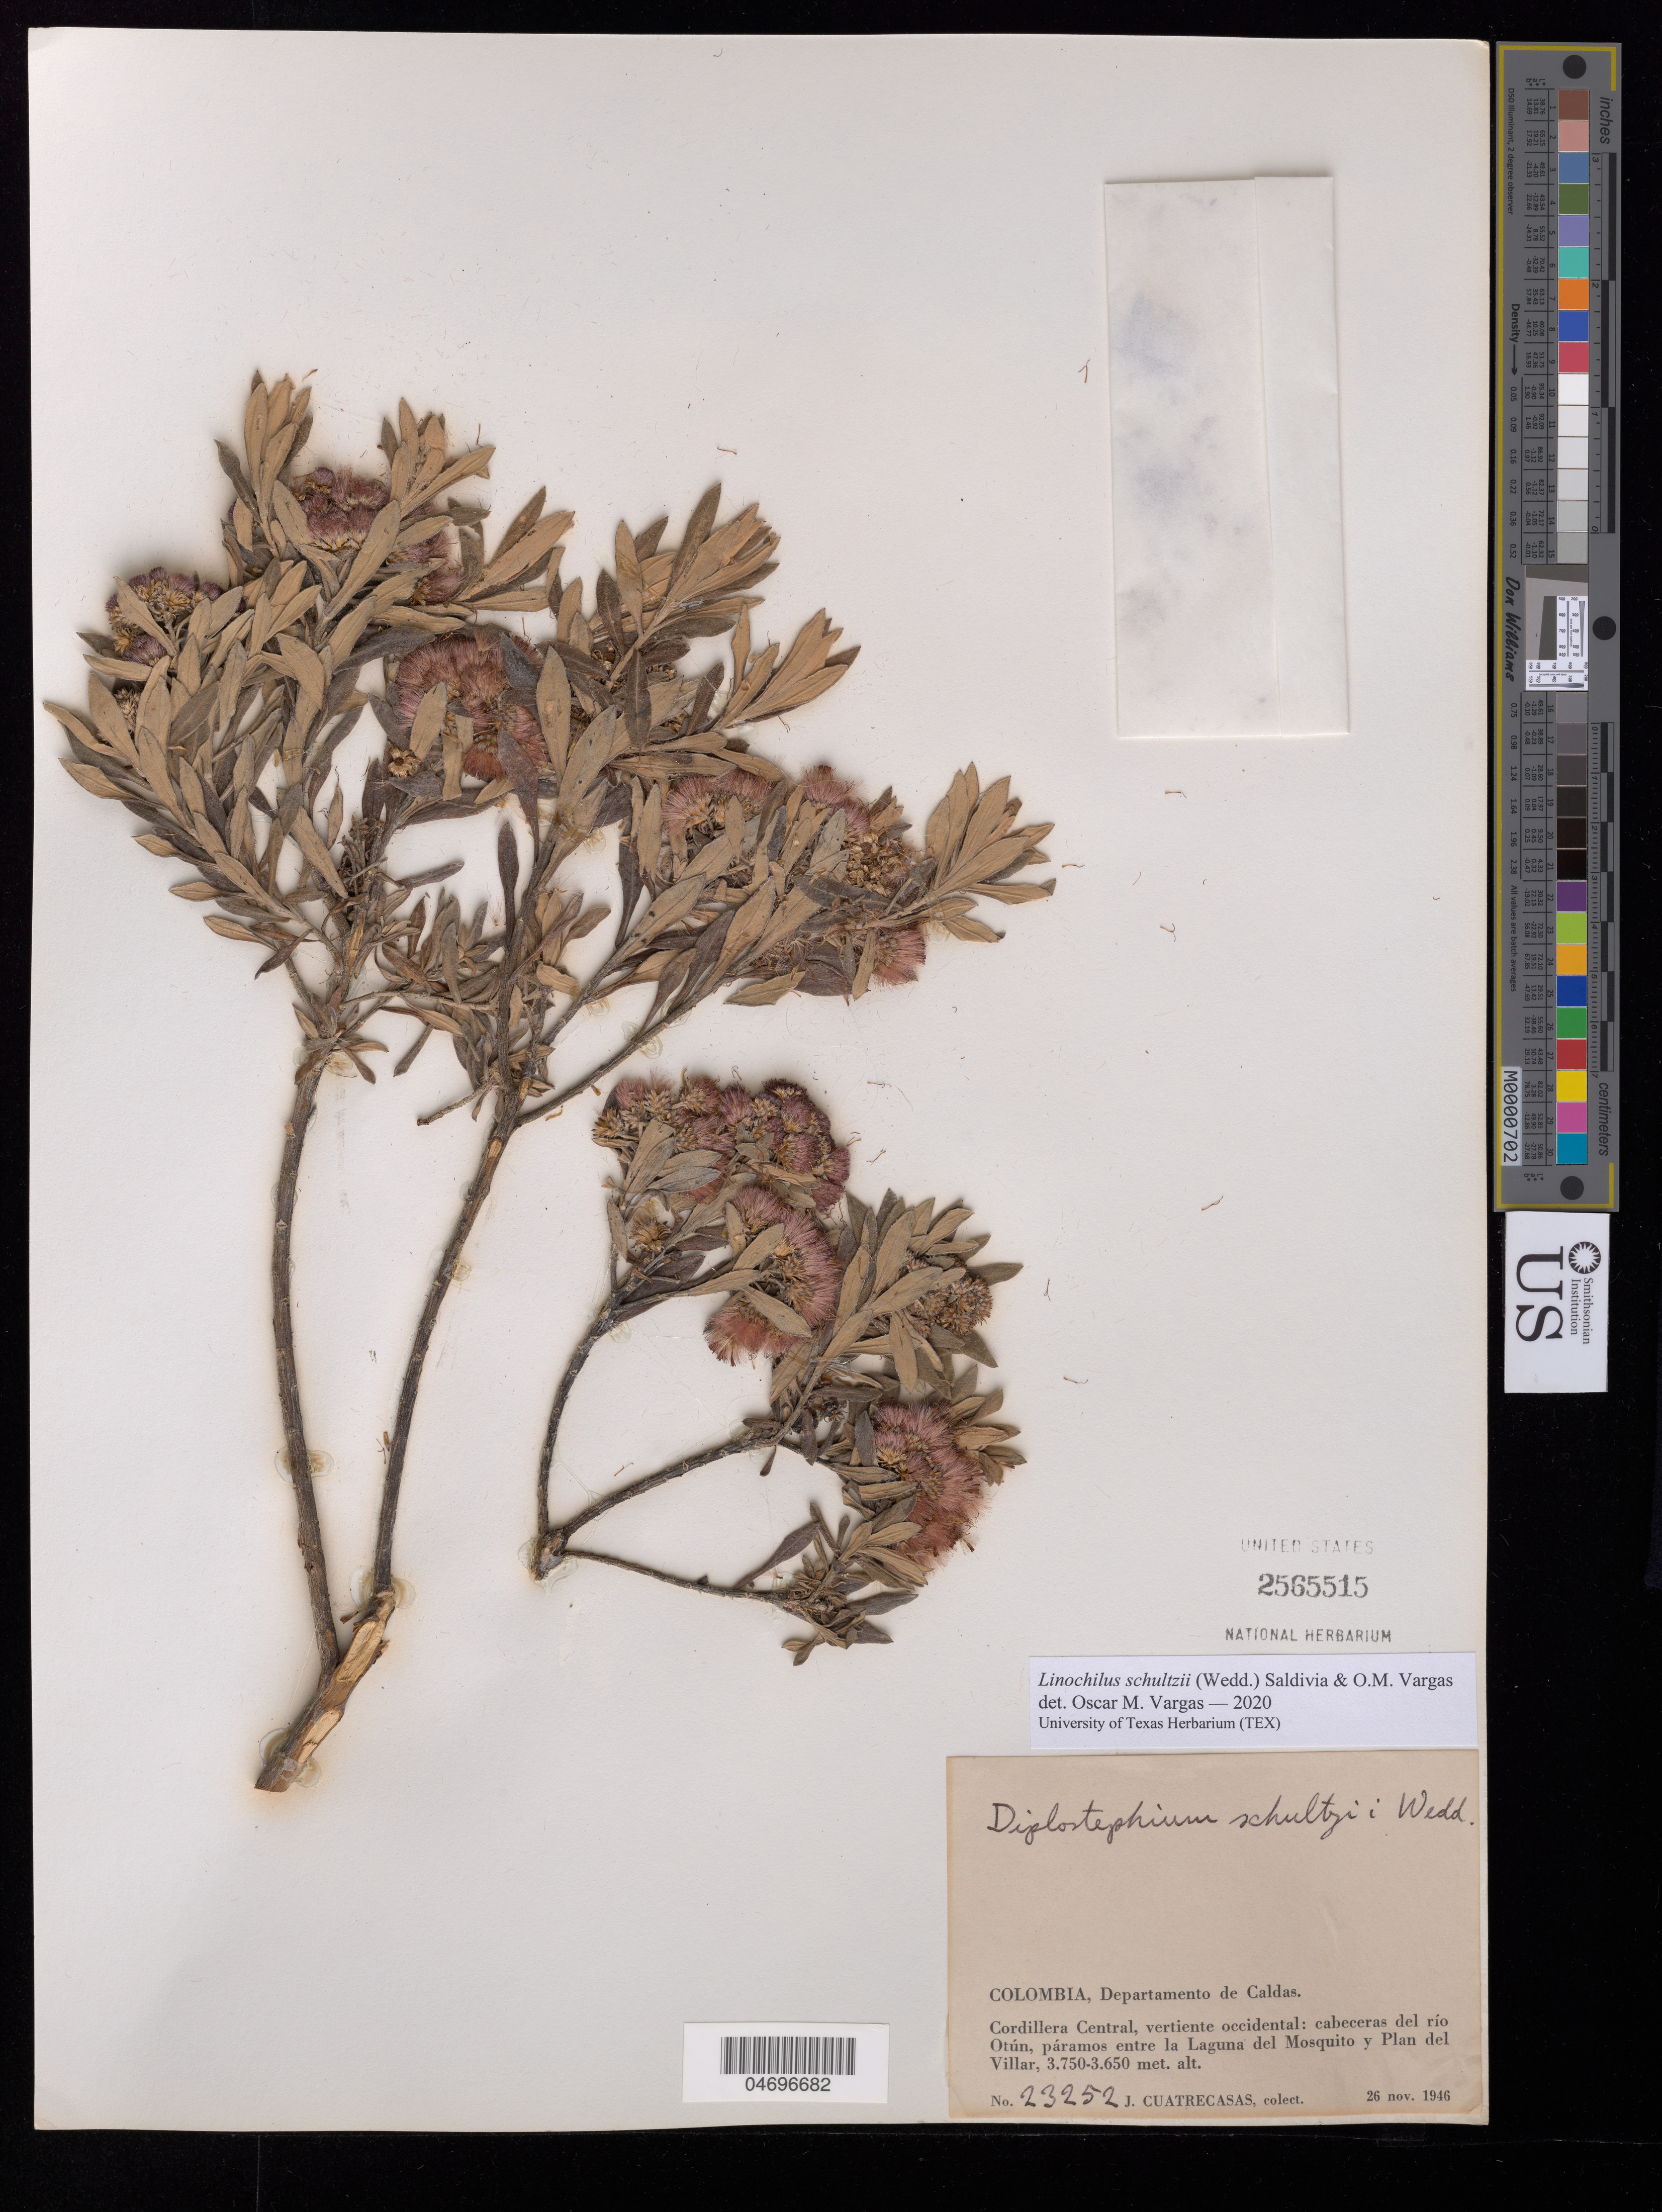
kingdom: Plantae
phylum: Tracheophyta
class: Magnoliopsida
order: Asterales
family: Asteraceae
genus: Linochilus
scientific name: Linochilus schultzii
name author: (Wedd.) Saldivia & O.M. Vargas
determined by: Vargas, Oscar M.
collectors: J. Cuatrecasas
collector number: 23252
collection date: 1946-11-26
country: Colombia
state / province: Caldas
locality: Cordillera Central, western slope: the Otún River headwaters, paramos between the Mosquito Lagoon and Plan del Villar.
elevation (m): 3650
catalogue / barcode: US 2565515